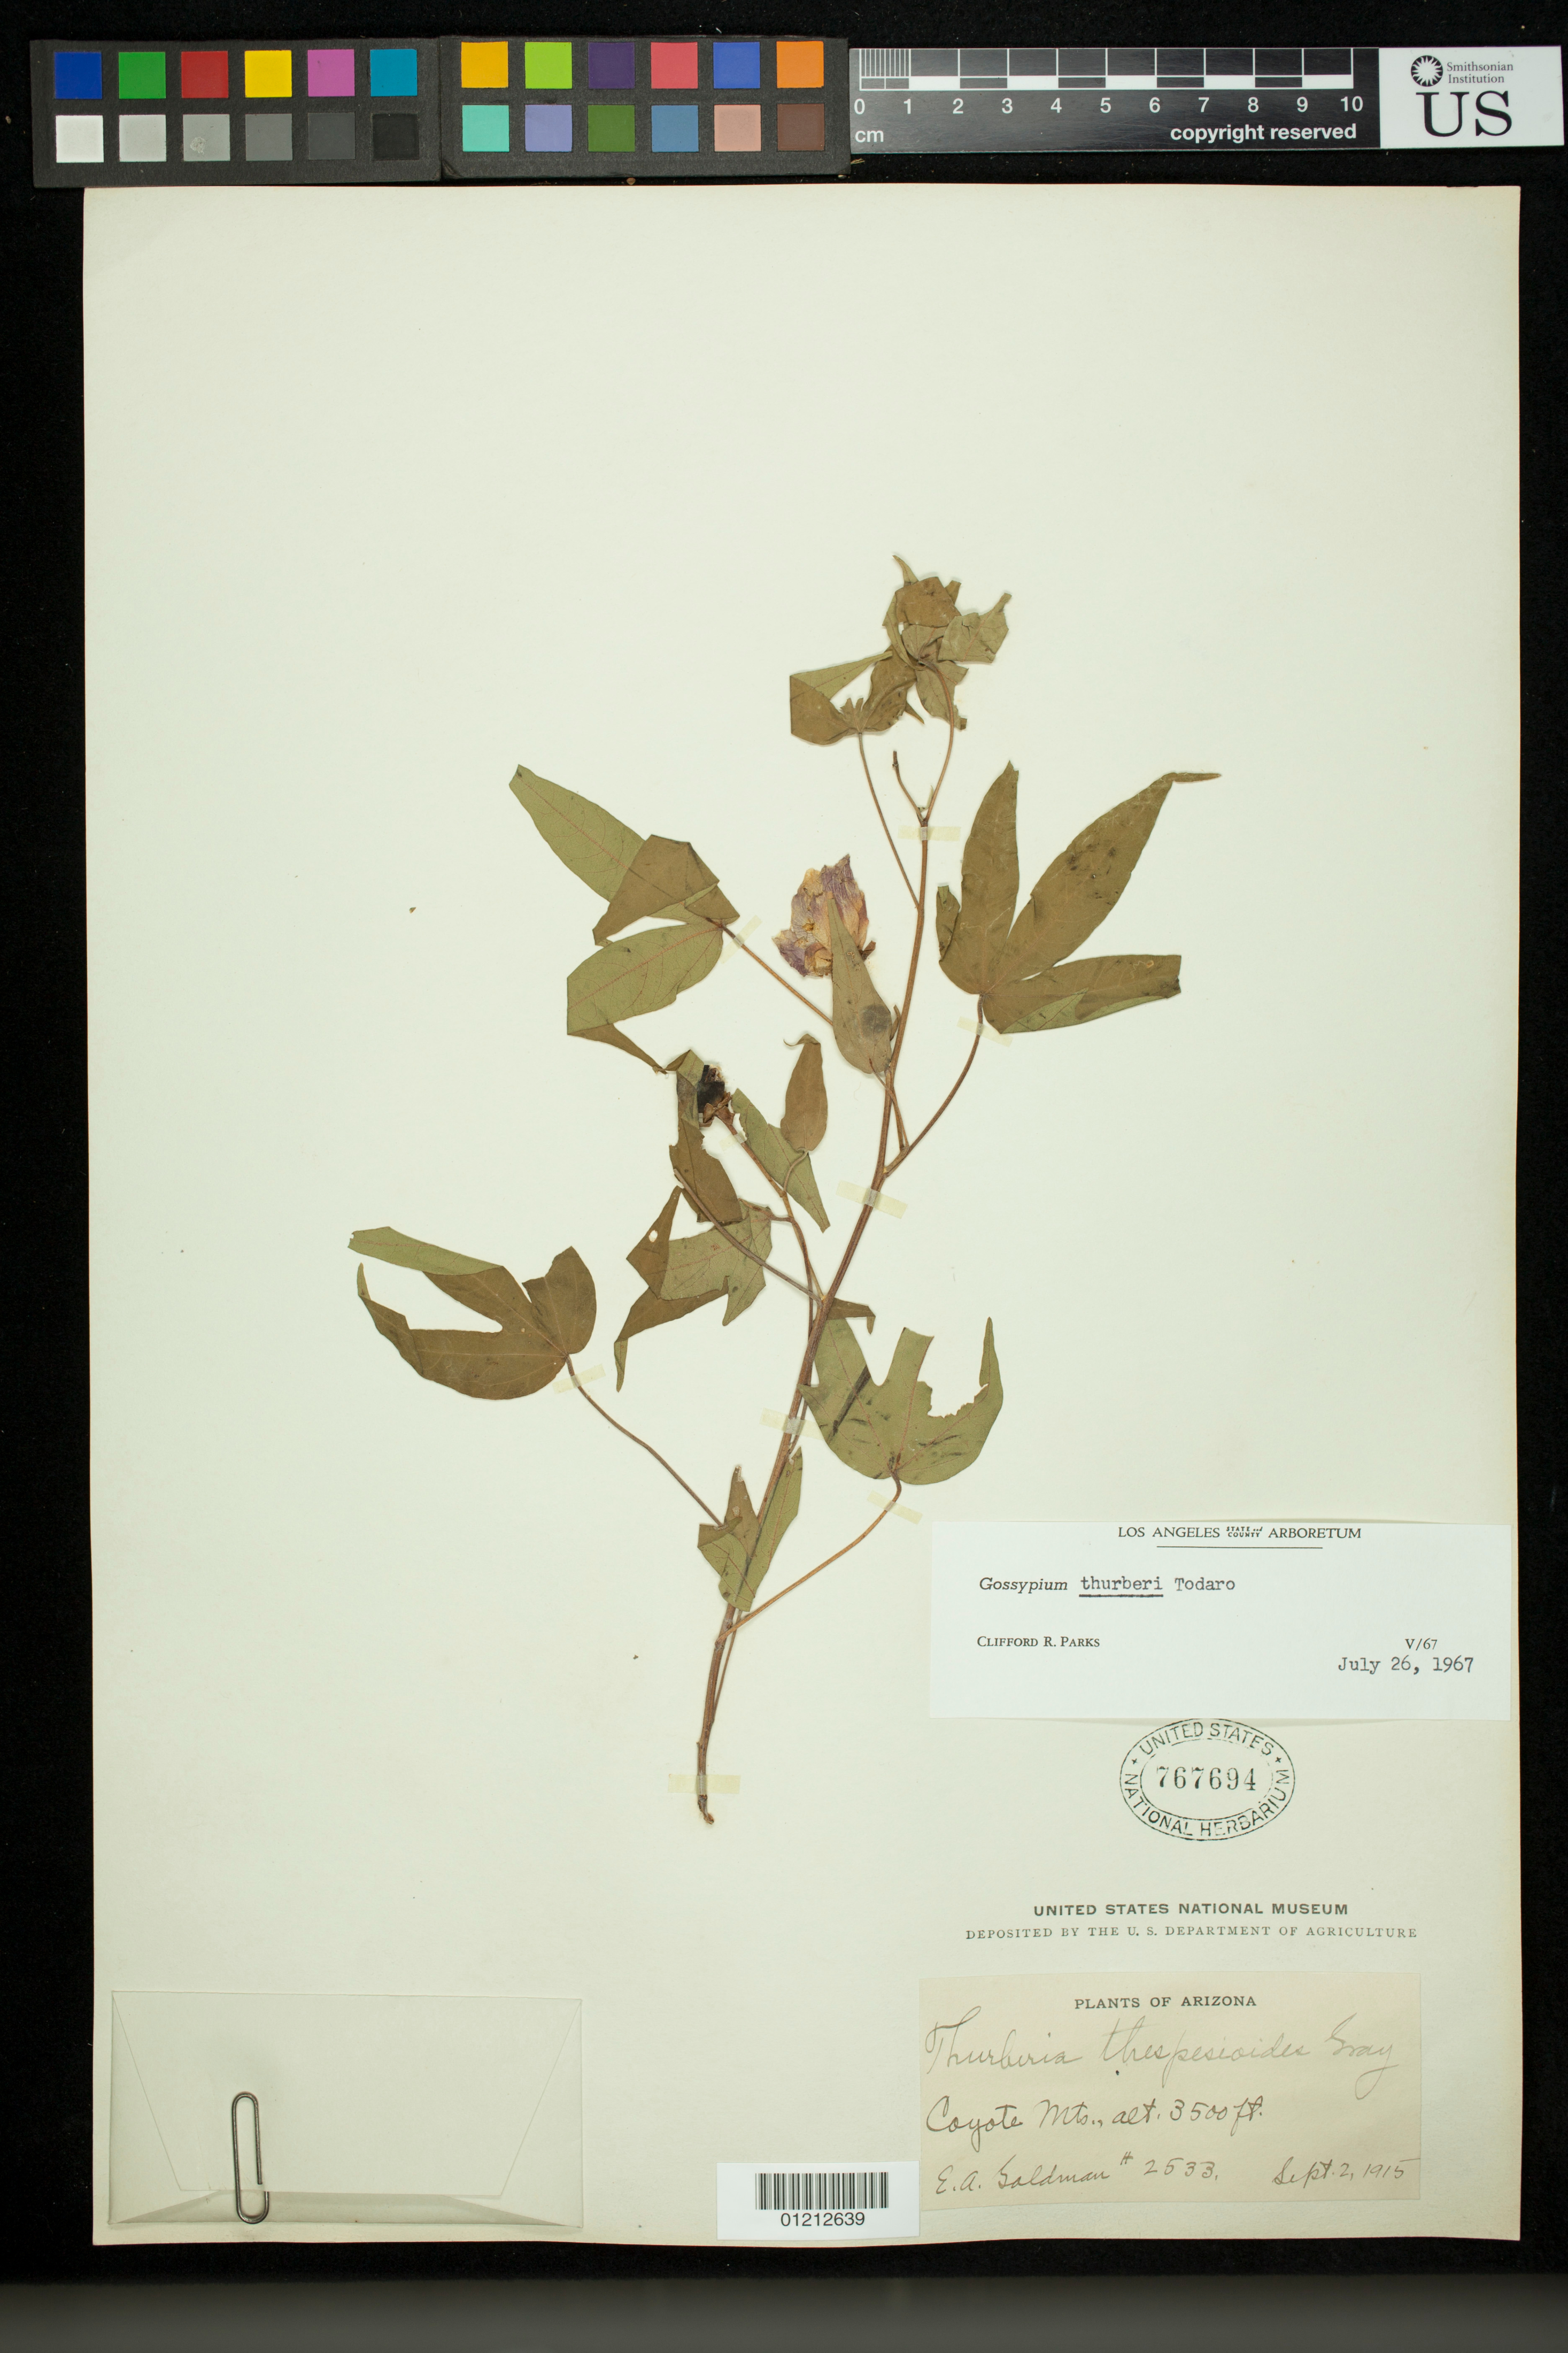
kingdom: Plantae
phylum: Tracheophyta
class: Magnoliopsida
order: Malvales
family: Malvaceae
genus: Gossypium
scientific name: Gossypium thurberi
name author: Tod.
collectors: E. A. Goldman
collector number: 2533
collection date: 1915-09-02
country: United States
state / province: Arizona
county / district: Pima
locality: Coyote Mountains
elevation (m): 1067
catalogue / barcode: US 767694